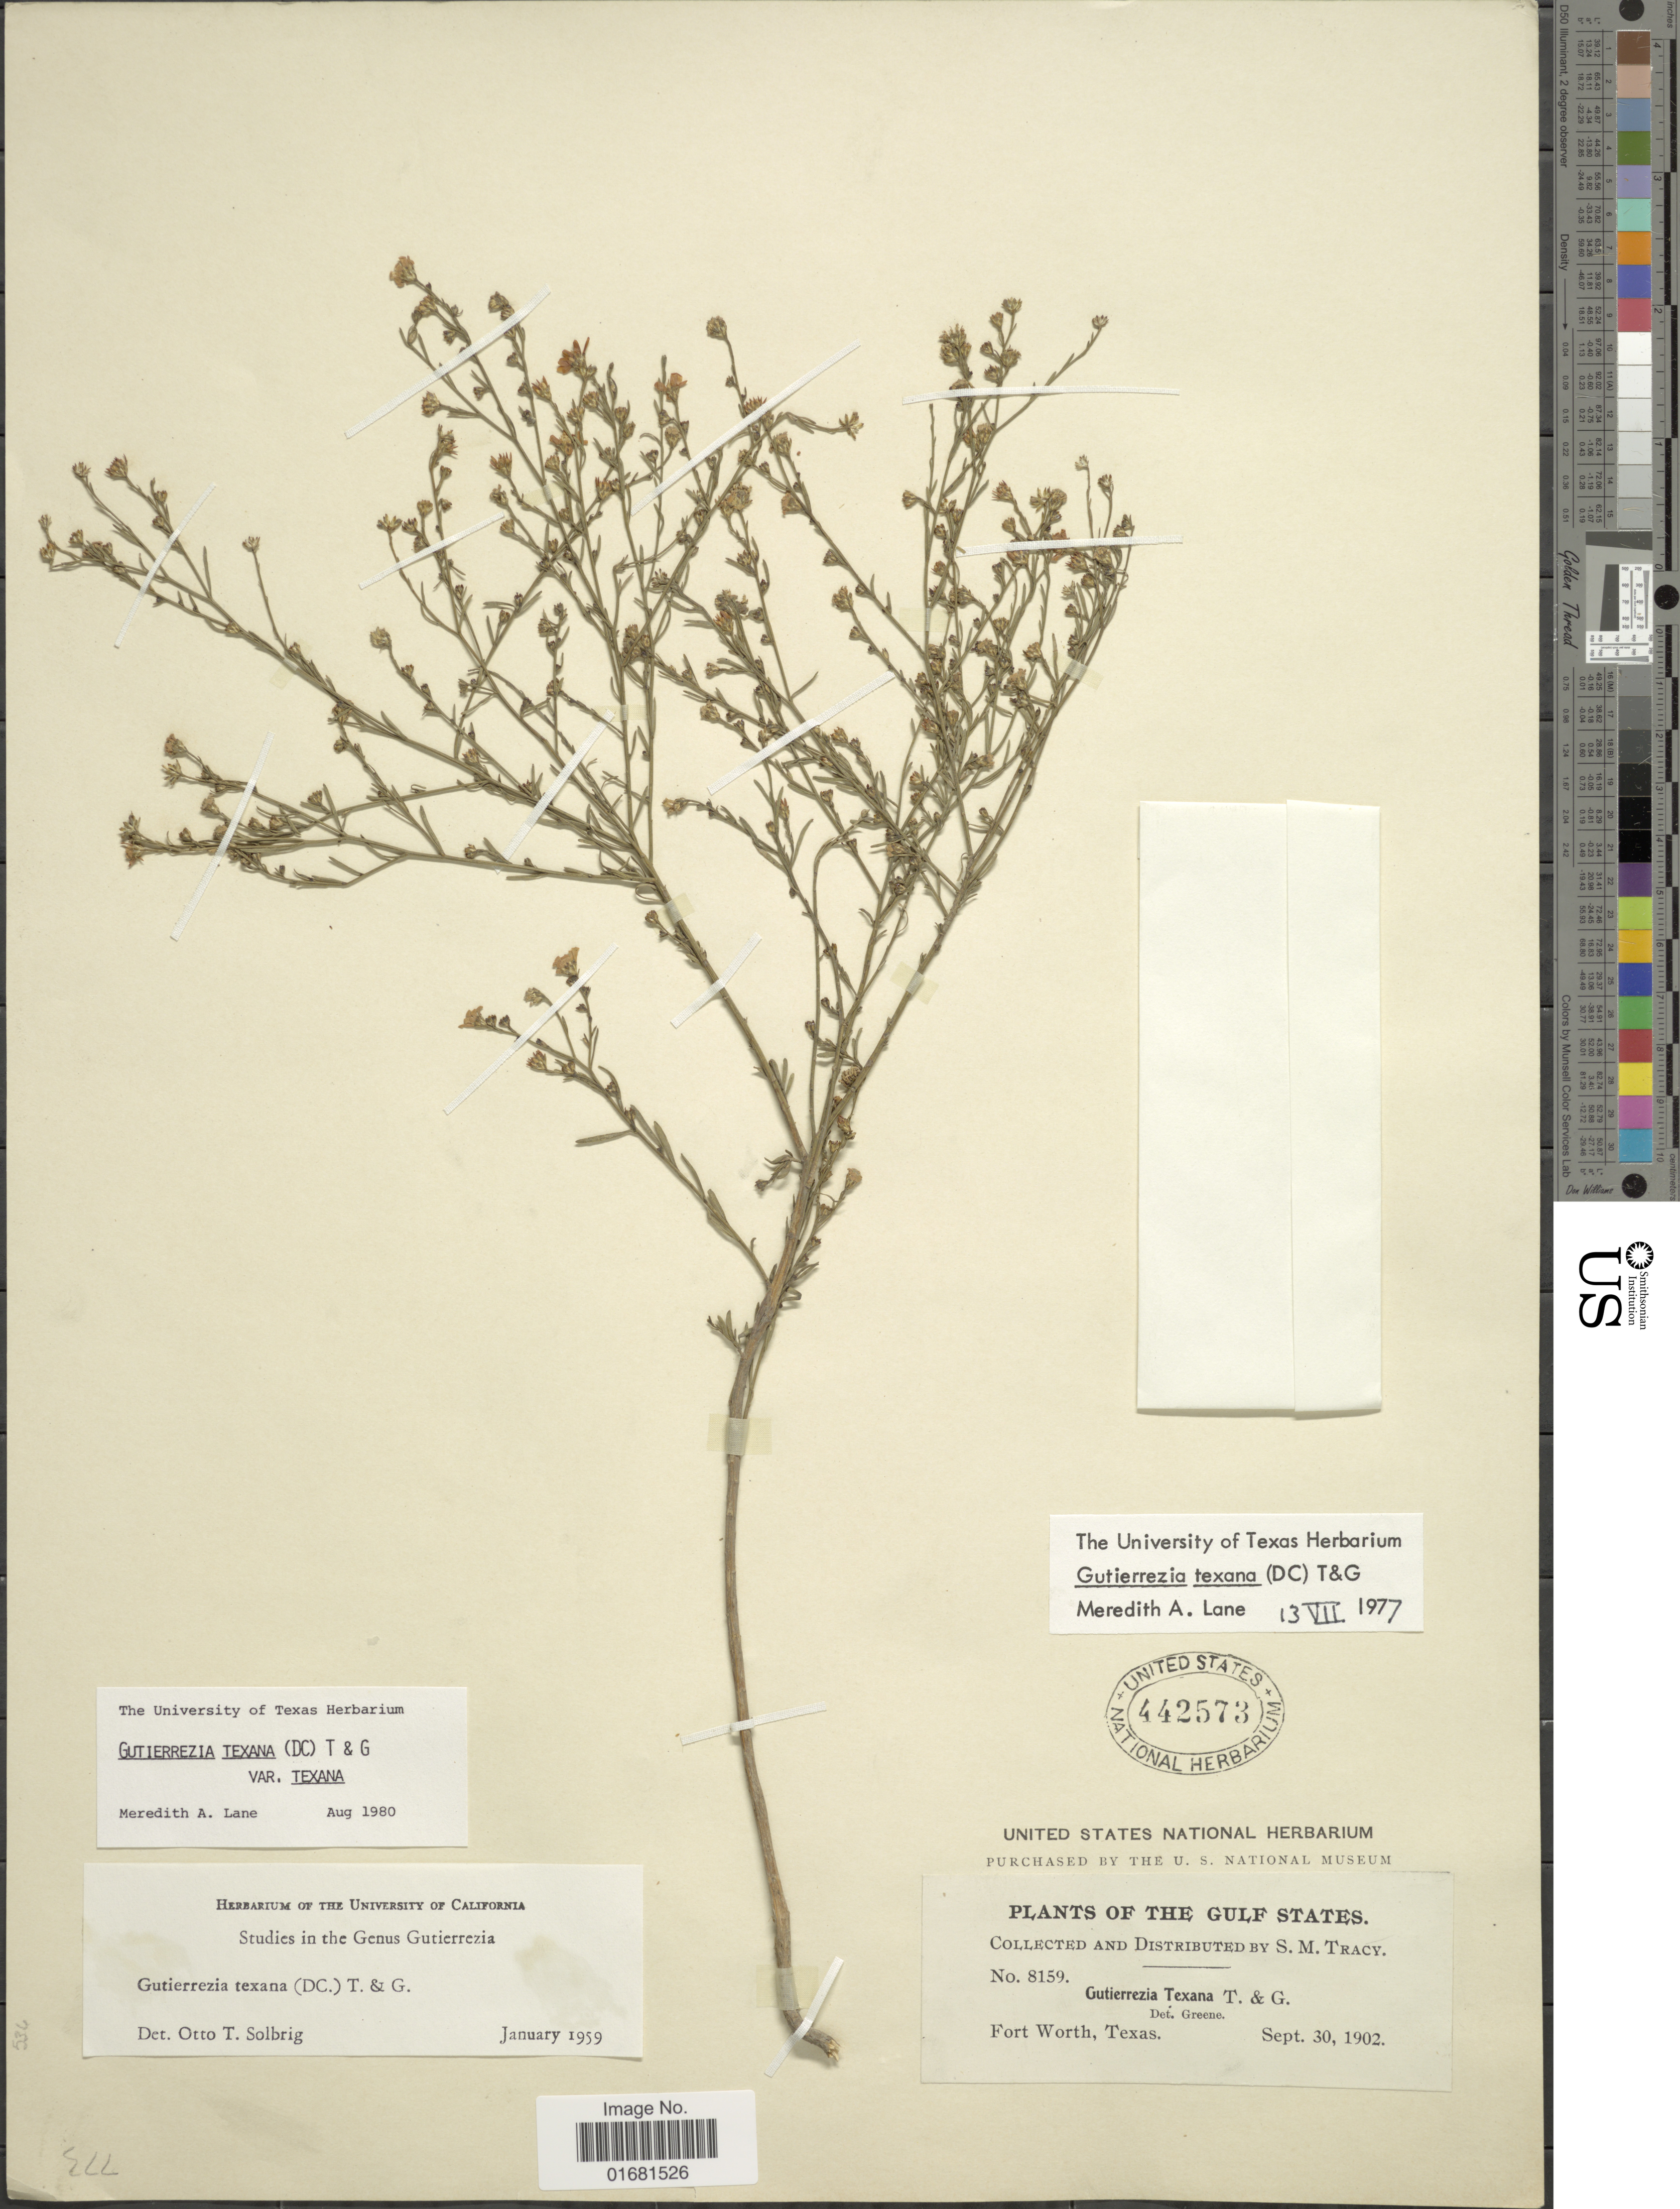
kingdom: Plantae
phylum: Tracheophyta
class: Magnoliopsida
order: Asterales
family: Asteraceae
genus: Gutierrezia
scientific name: Gutierrezia texana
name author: (DC.) Torr. & A. Gray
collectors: S. M. Tracy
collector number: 8159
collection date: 1902-09-30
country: United States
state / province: Texas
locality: Fort Worth, Texas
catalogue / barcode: US 442573